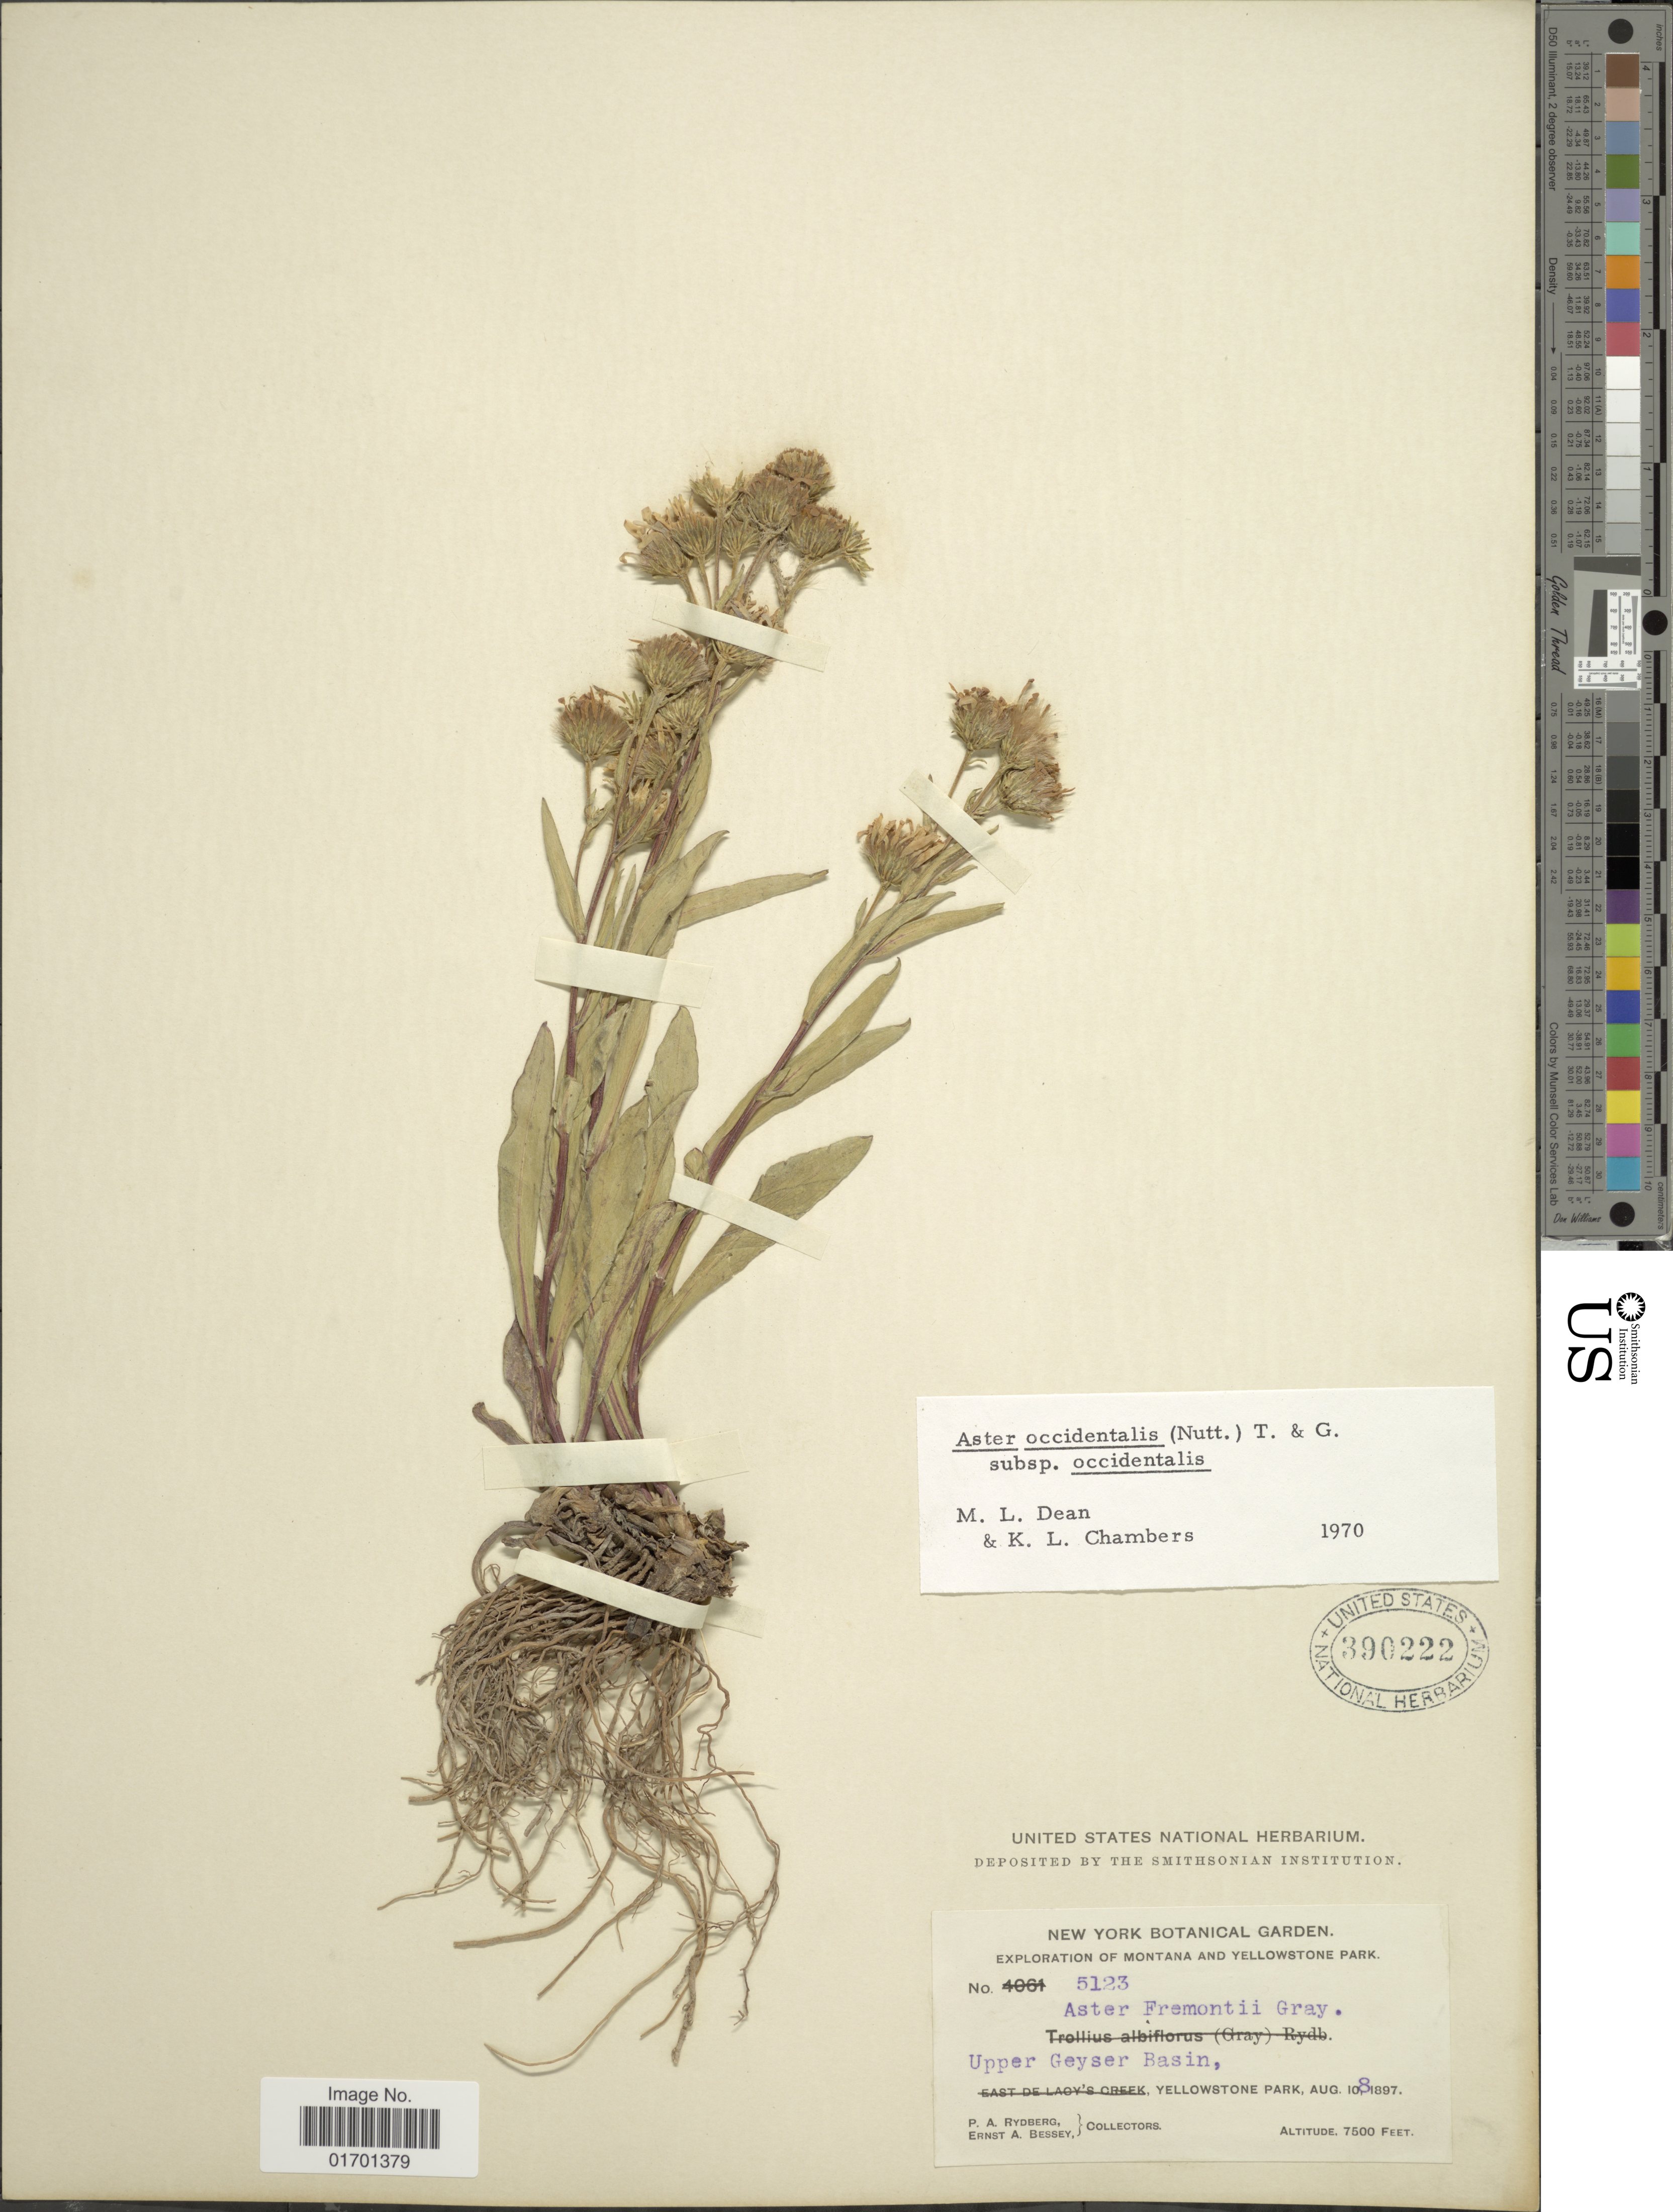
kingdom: Plantae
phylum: Tracheophyta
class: Magnoliopsida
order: Asterales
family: Asteraceae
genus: Symphyotrichum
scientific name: Symphyotrichum spathulatum var. spathulatum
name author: (Lindl.) G.L. Nesom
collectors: P. A. Rydberg & E. A. Bessey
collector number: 5123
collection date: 1897-08-08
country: United States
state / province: Montana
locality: Montana and Yellowstone Park, Upper Geyser Basin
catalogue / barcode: US 390222